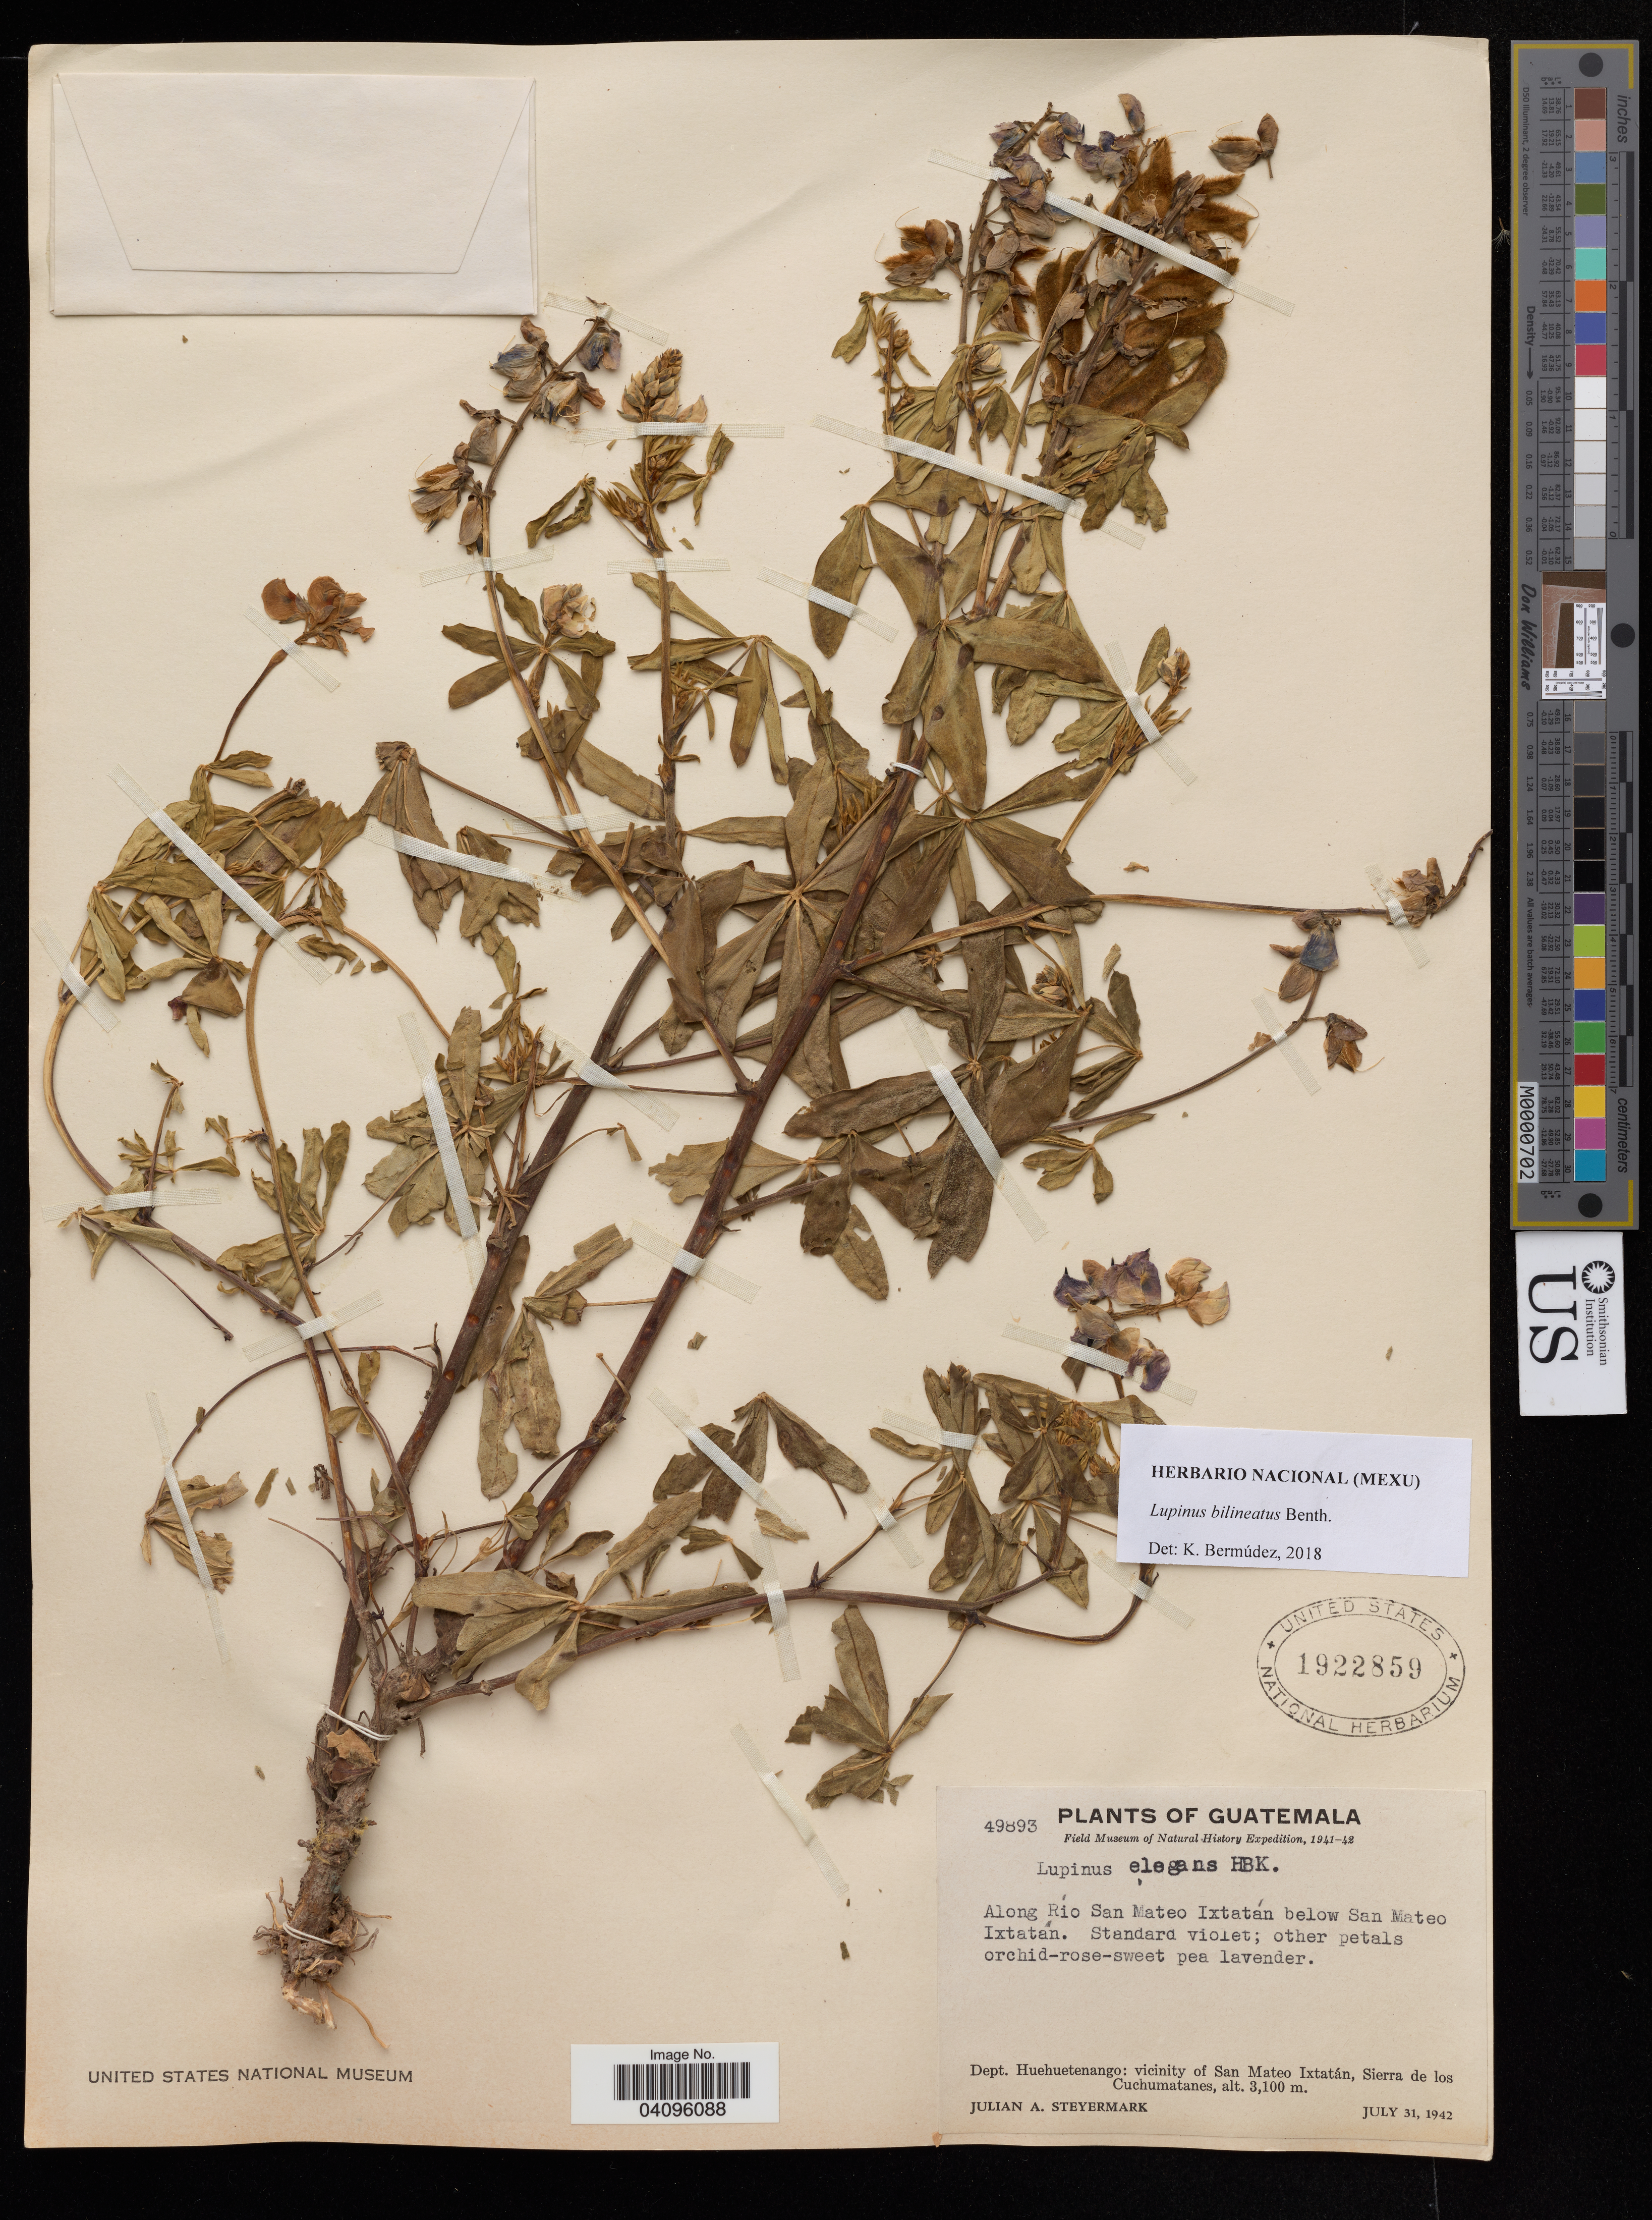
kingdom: Plantae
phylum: Tracheophyta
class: Magnoliopsida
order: Fabales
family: Fabaceae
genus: Lupinus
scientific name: Lupinus bilineatus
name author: Benth.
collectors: J. Steyermark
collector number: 49893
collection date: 1942-07-31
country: Guatemala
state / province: Huehuetenango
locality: Along Rio San Mateo Ixtatan below San Mateo Ixtatan. Dept. Huehuetenango: vicinity of San Mateo Ixtatán, Sierra de los Cuchumatanes.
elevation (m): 3100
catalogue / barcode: US 1922859